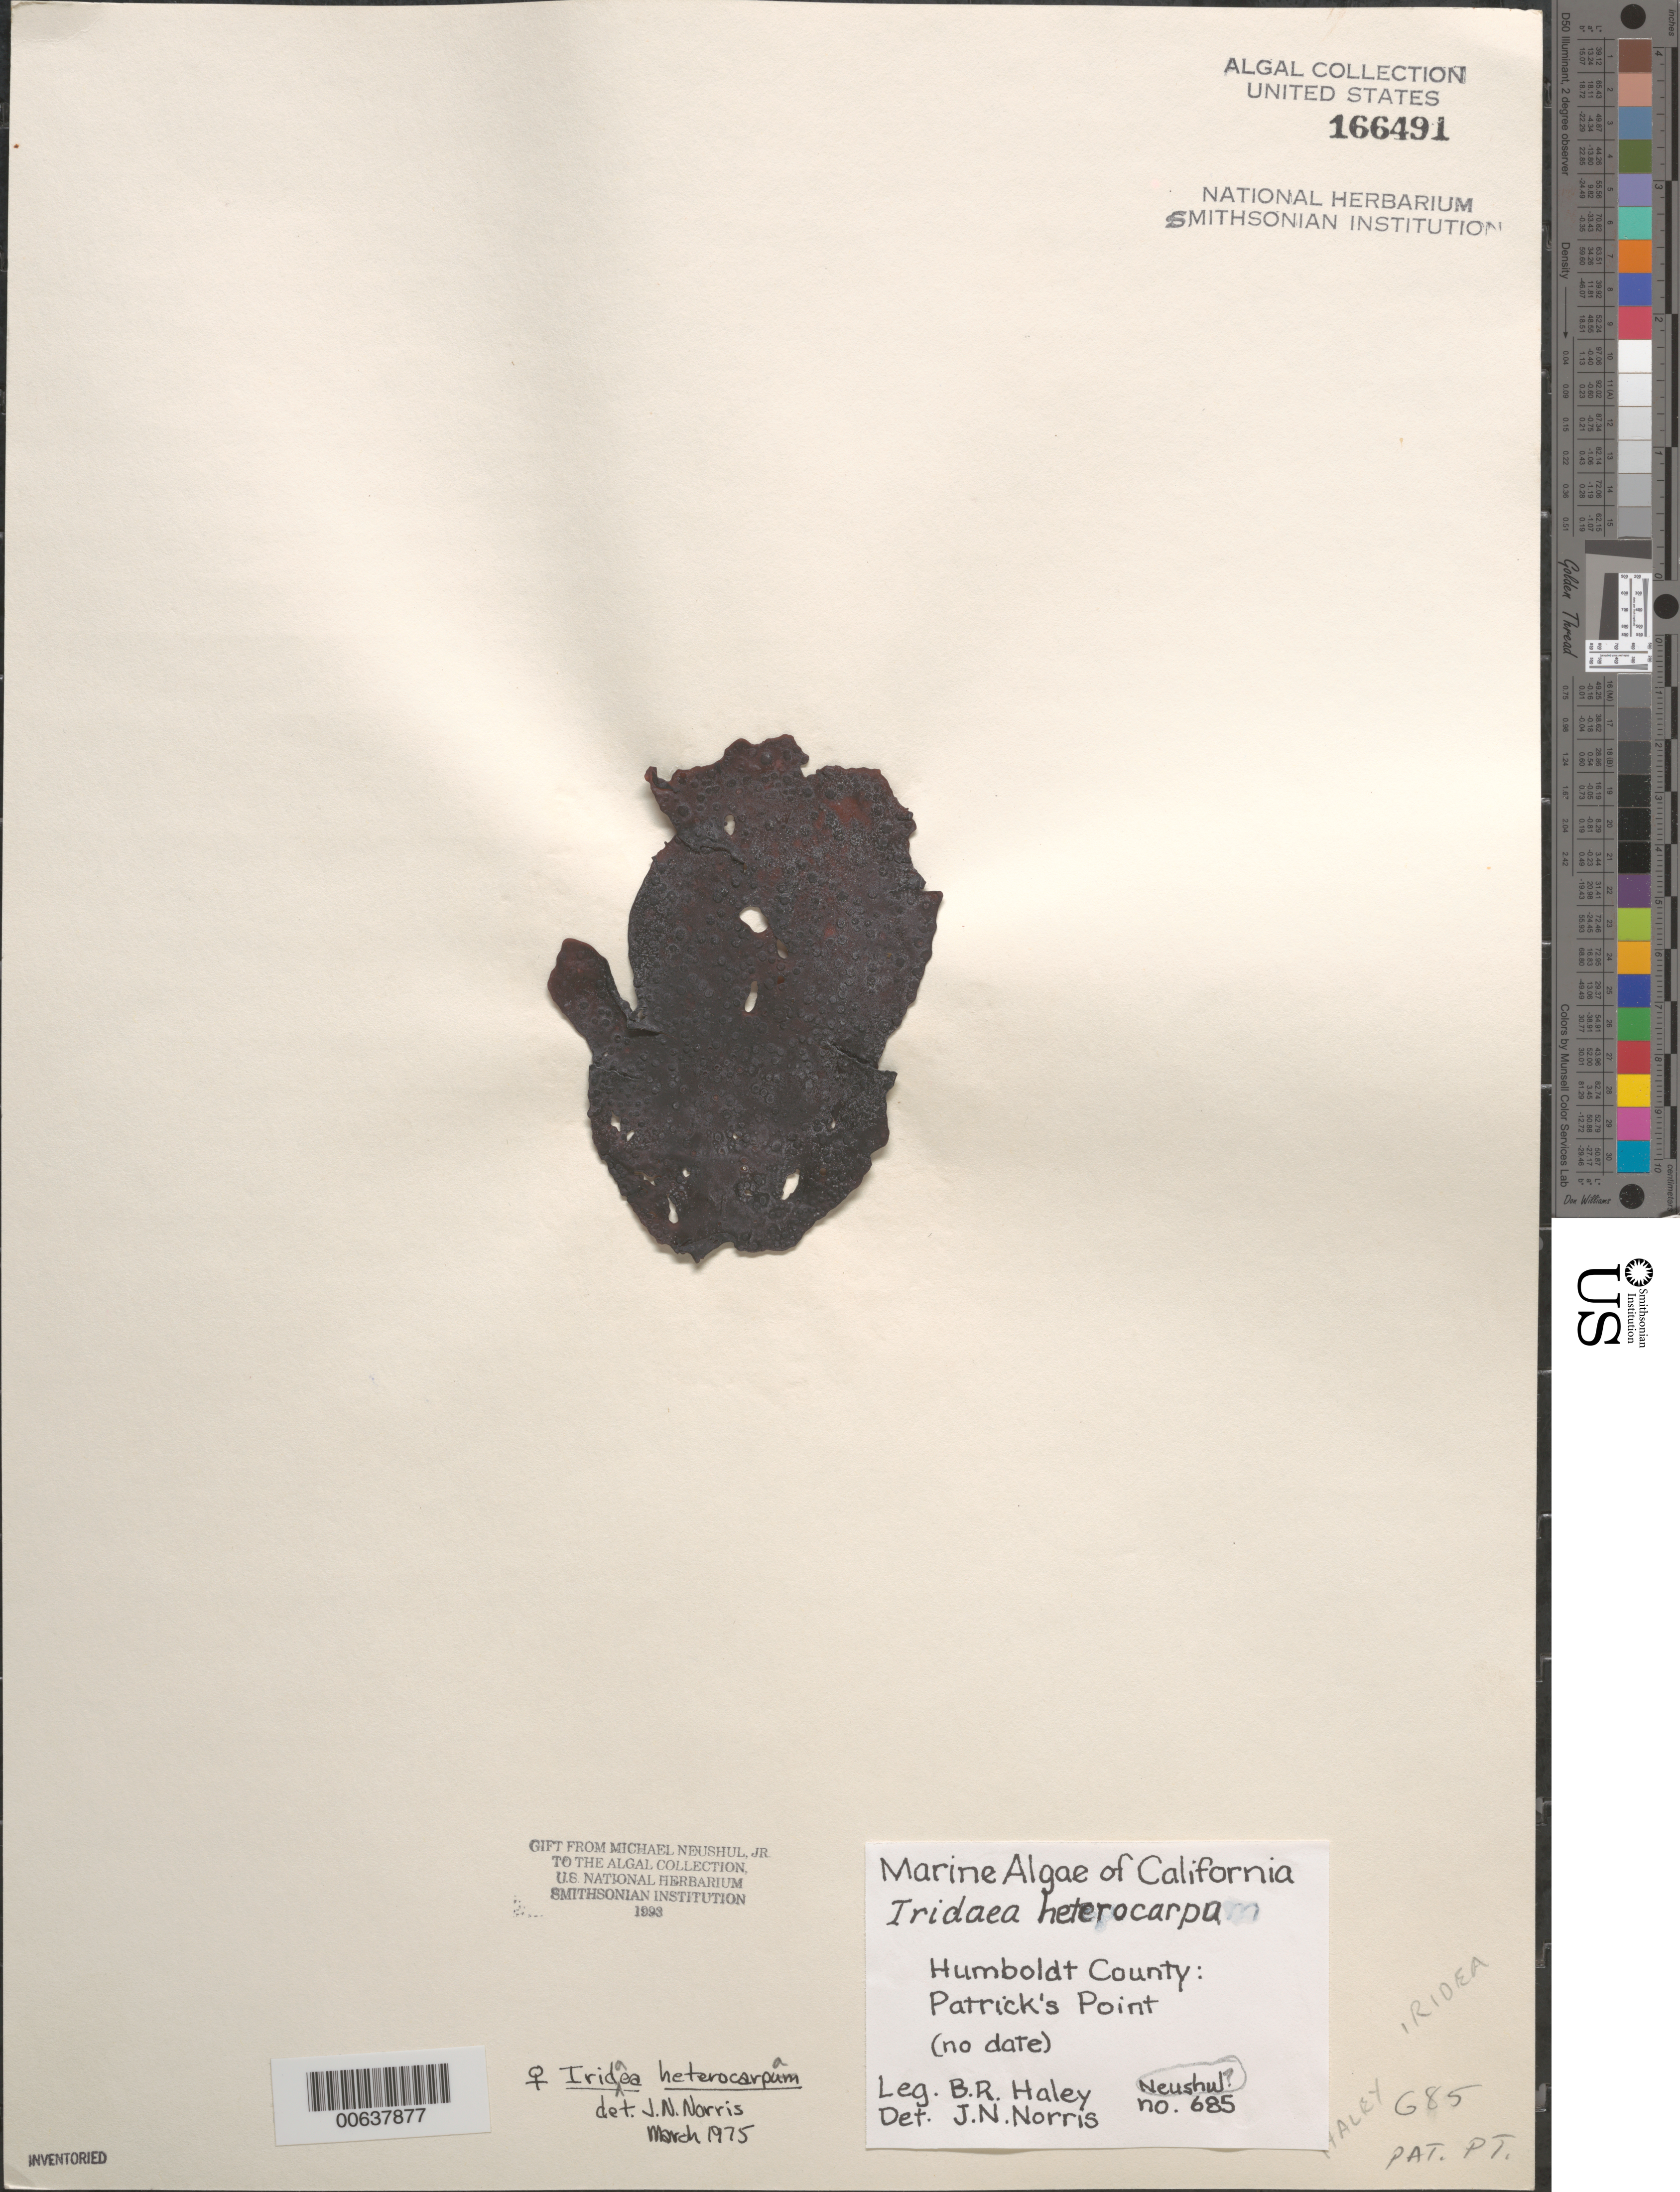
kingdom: Plantae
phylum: Rhodophyta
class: Florideophyceae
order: Gigartinales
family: Gigartinaceae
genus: Chondrus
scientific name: Chondrus crispus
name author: Stackh.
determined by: Algae name updating Project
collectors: B. Haley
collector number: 685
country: United States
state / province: California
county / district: Humboldt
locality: Patrick's Point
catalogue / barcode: US 166491